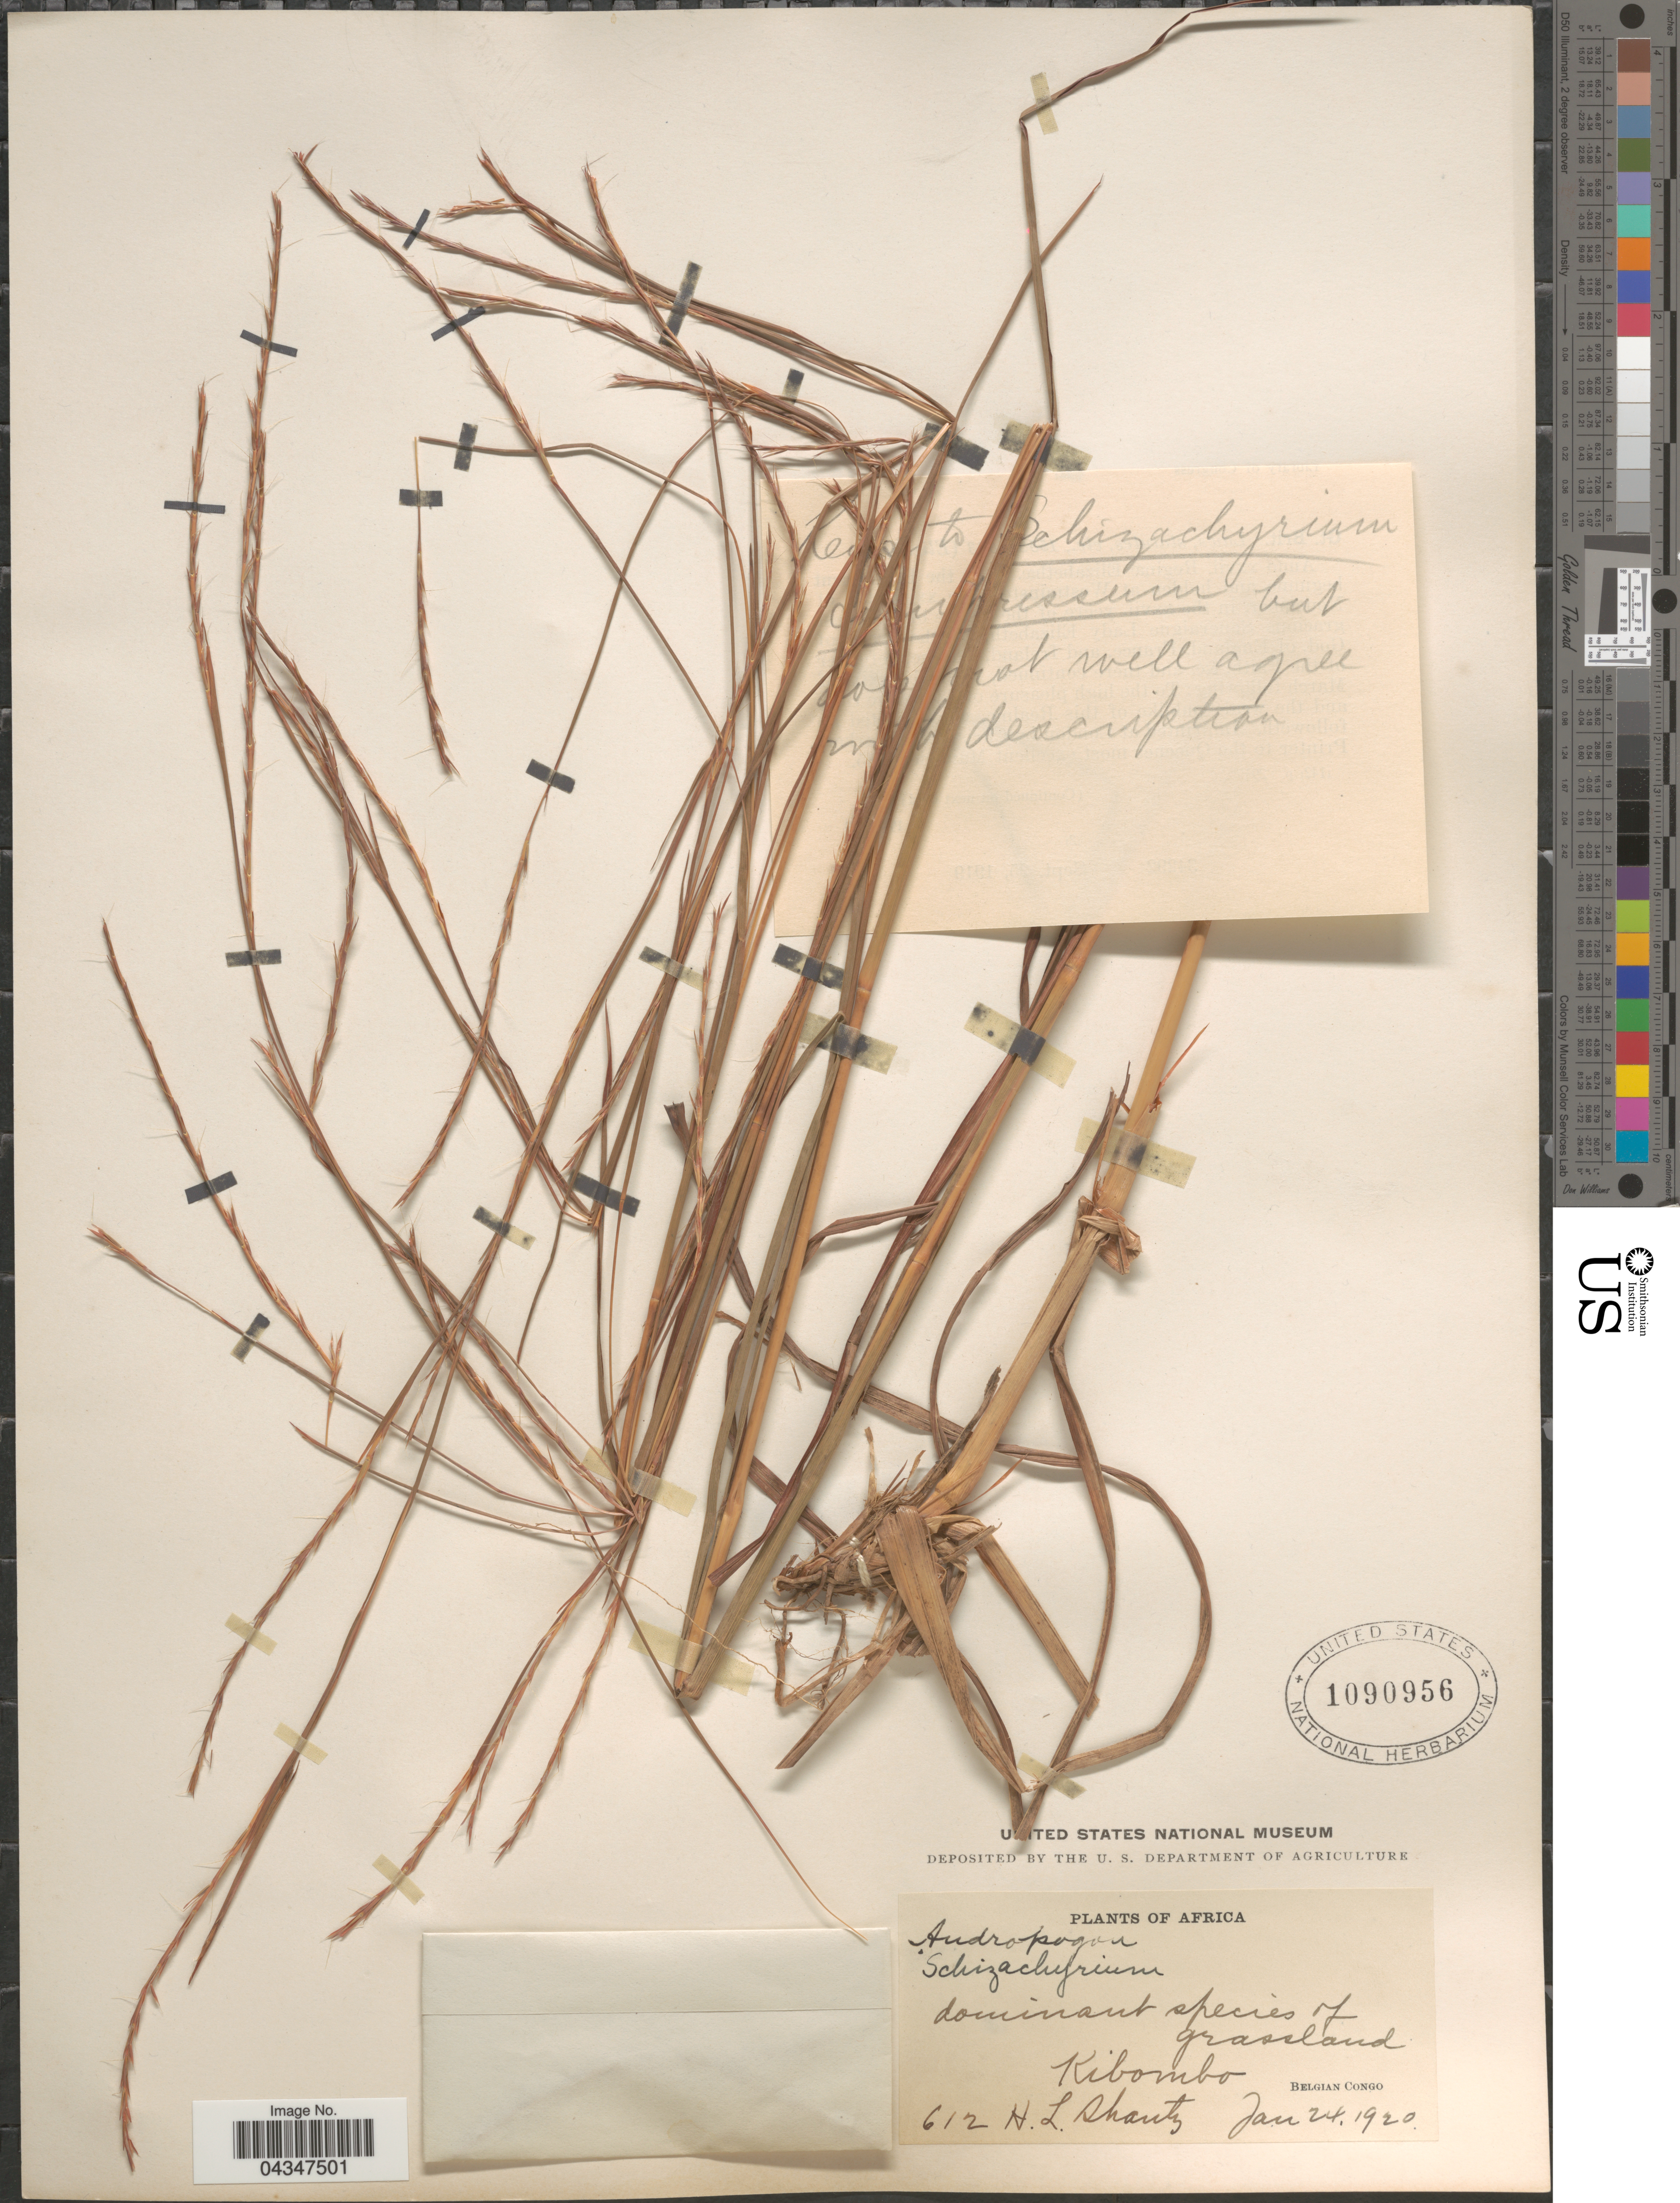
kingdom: Plantae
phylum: Tracheophyta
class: Liliopsida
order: Poales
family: Poaceae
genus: Andropogon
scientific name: Andropogon sp.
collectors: H. Shantz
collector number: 612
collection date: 1920-01-24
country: Congo, Democratic Republic of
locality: Kibombo. Belgian Congo.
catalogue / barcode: US 1090956